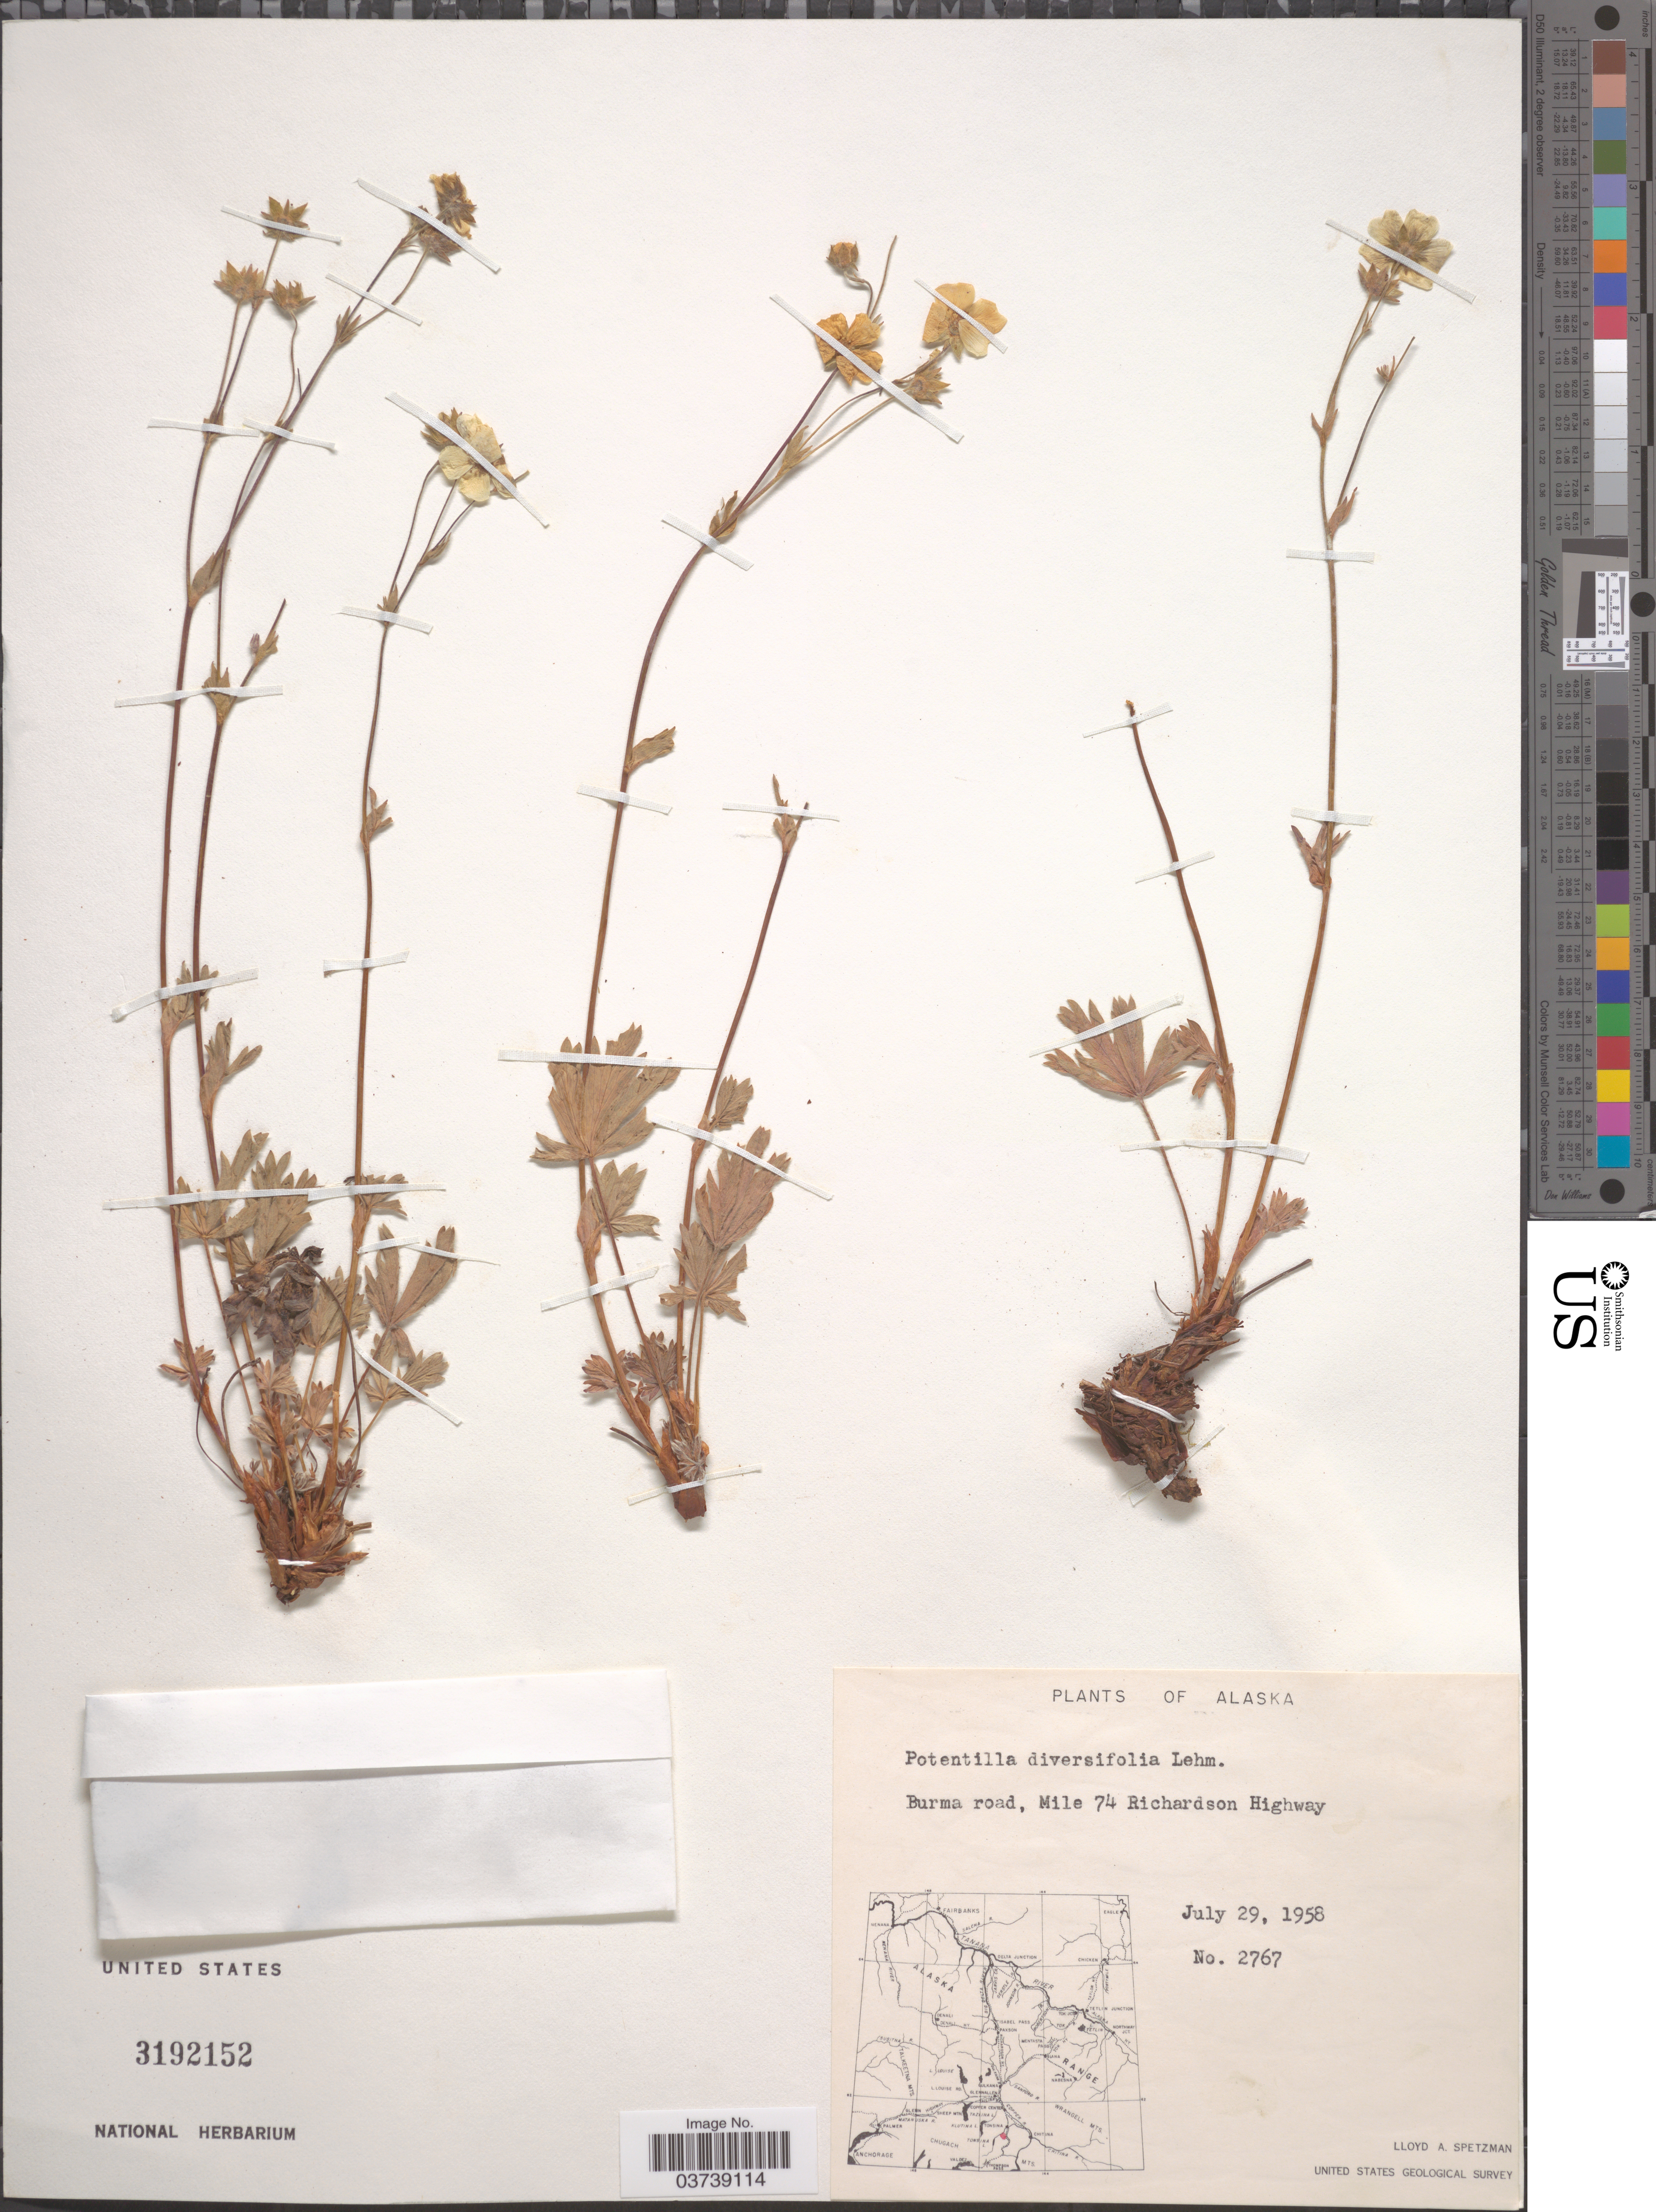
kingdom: Plantae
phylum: Tracheophyta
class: Magnoliopsida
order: Rosales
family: Rosaceae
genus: Potentilla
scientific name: Potentilla diversifolia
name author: Lehm.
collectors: L. Spetzman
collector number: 2767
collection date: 1958-07-29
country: United States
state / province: Alaska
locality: Burma road, Mile 74 Richardson Highway.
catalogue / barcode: US 3192152